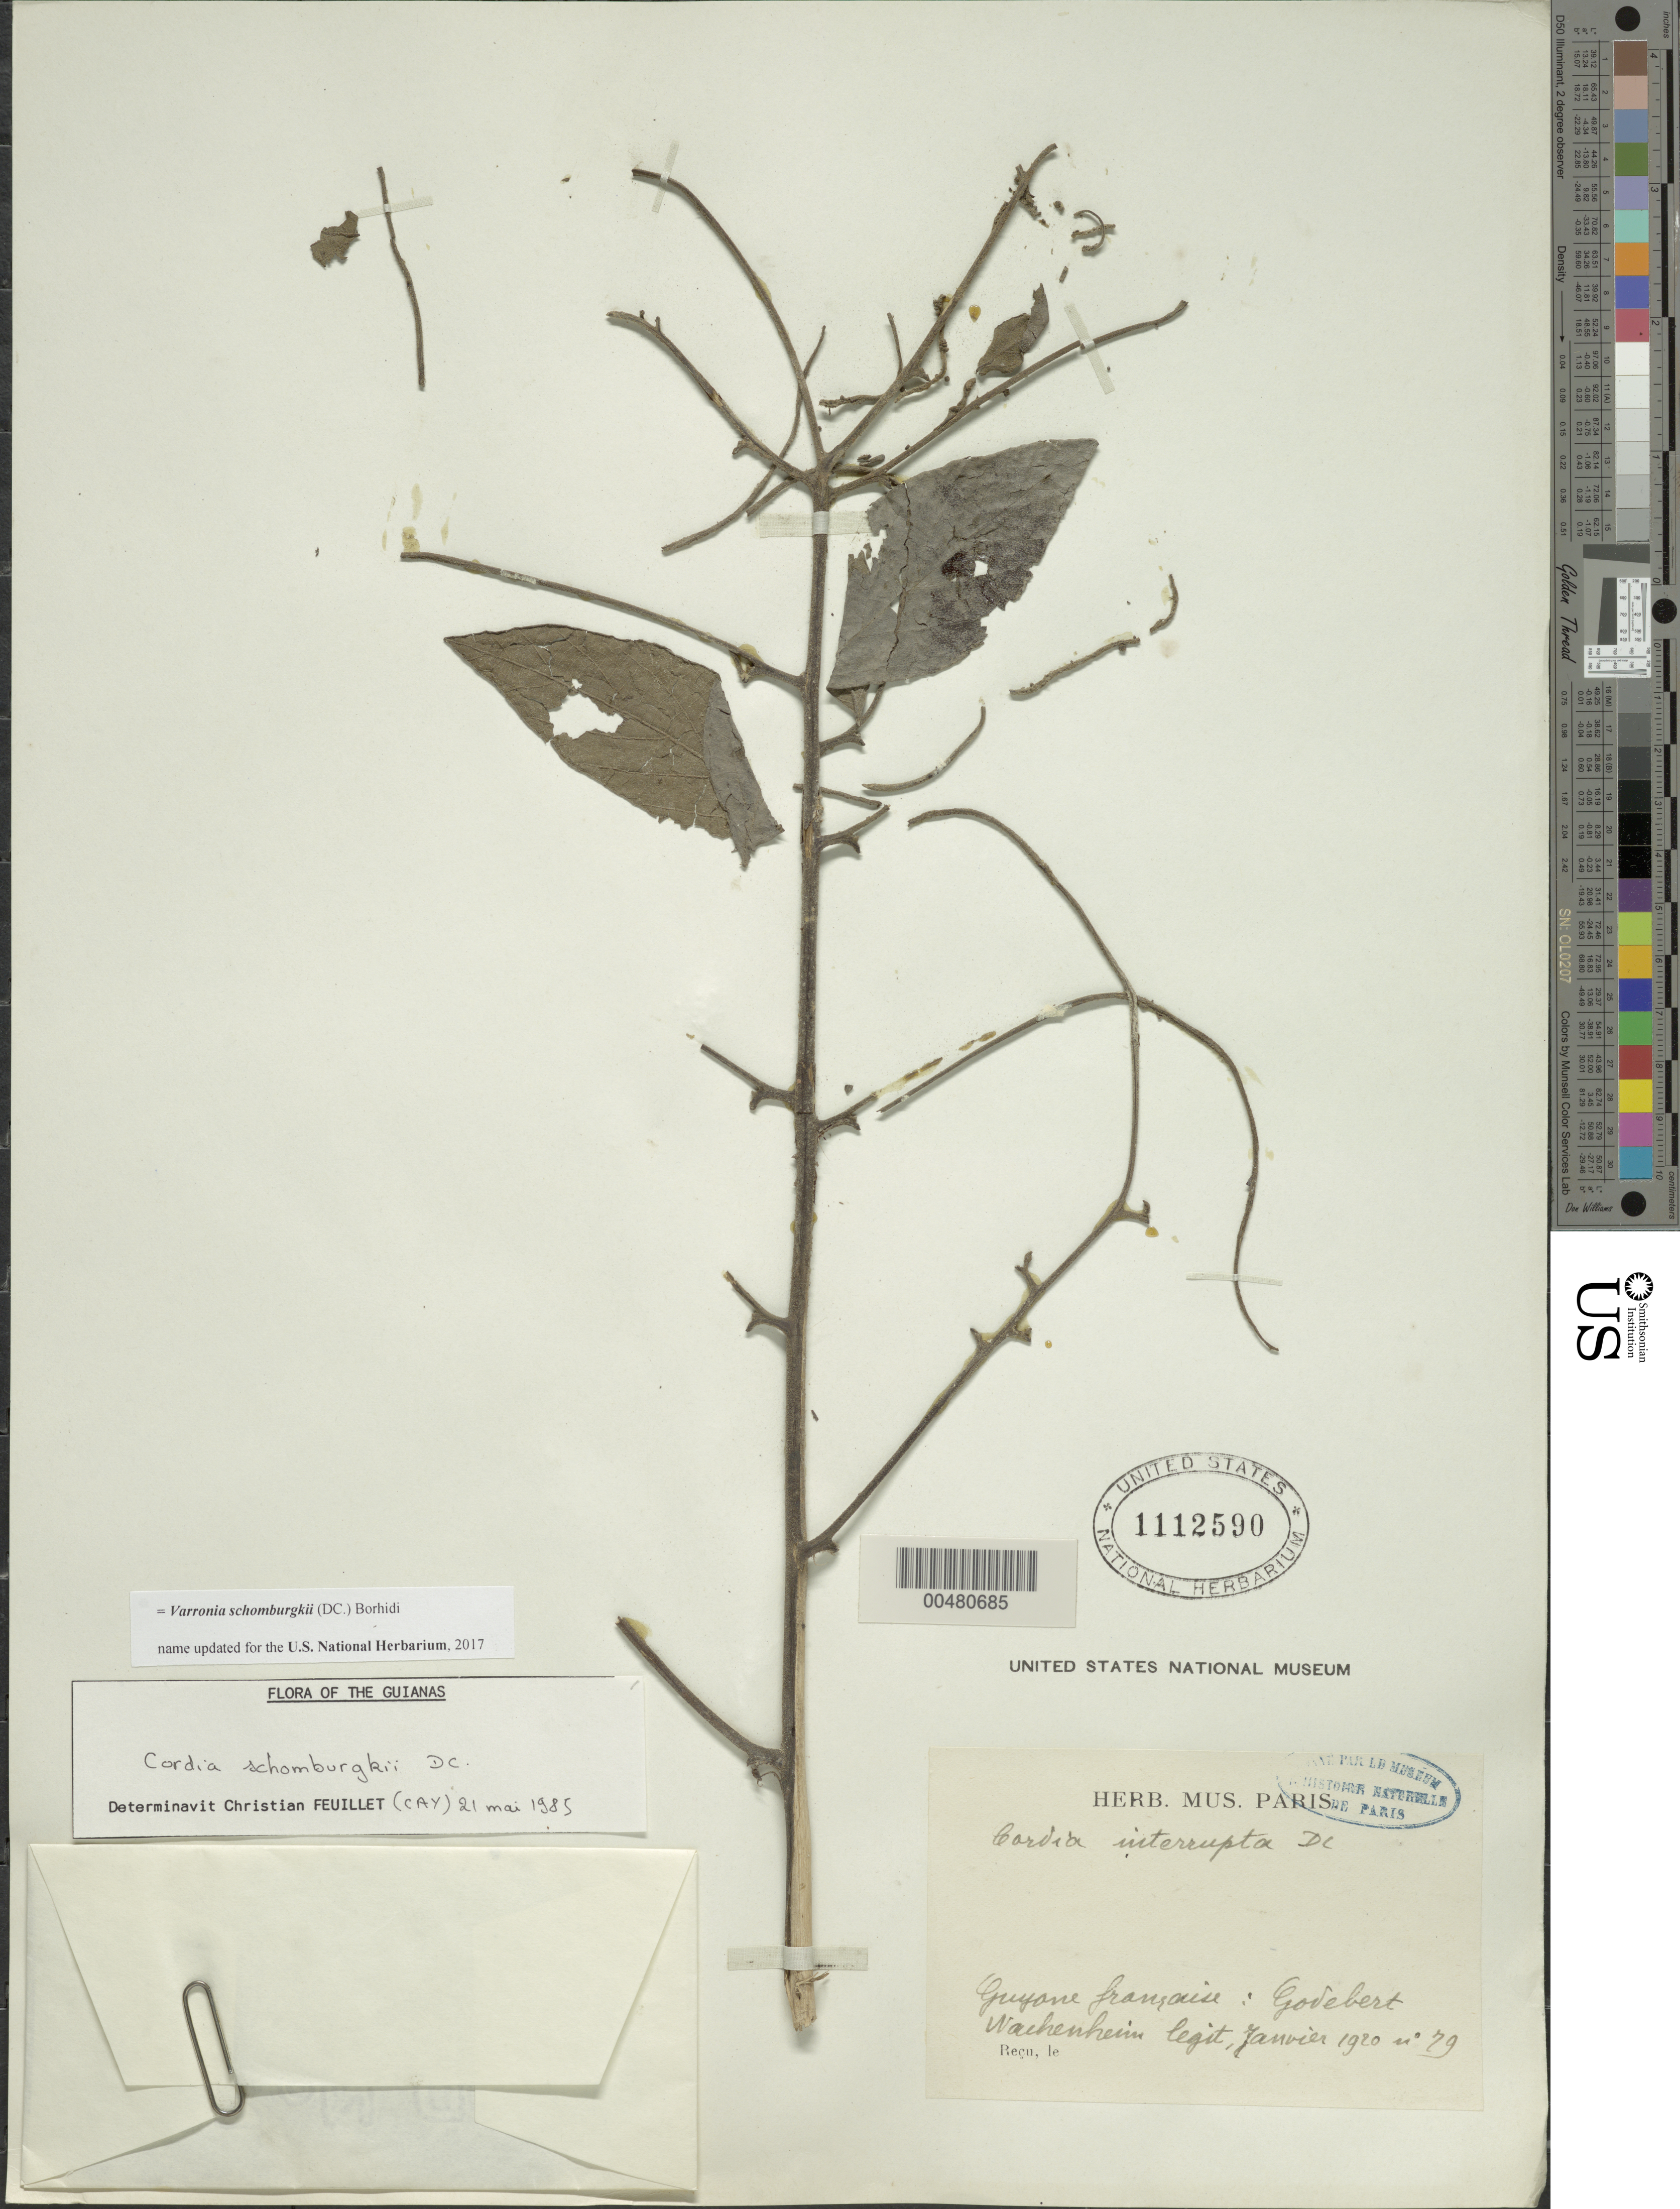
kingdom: Plantae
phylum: Tracheophyta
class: Magnoliopsida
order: Boraginales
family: Cordiaceae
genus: Varronia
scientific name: Varronia schomburgkii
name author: (DC.) Borhidi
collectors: G. Wachenheim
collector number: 79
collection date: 1920-01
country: French Guiana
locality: Guyana Française.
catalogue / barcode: US 1112590